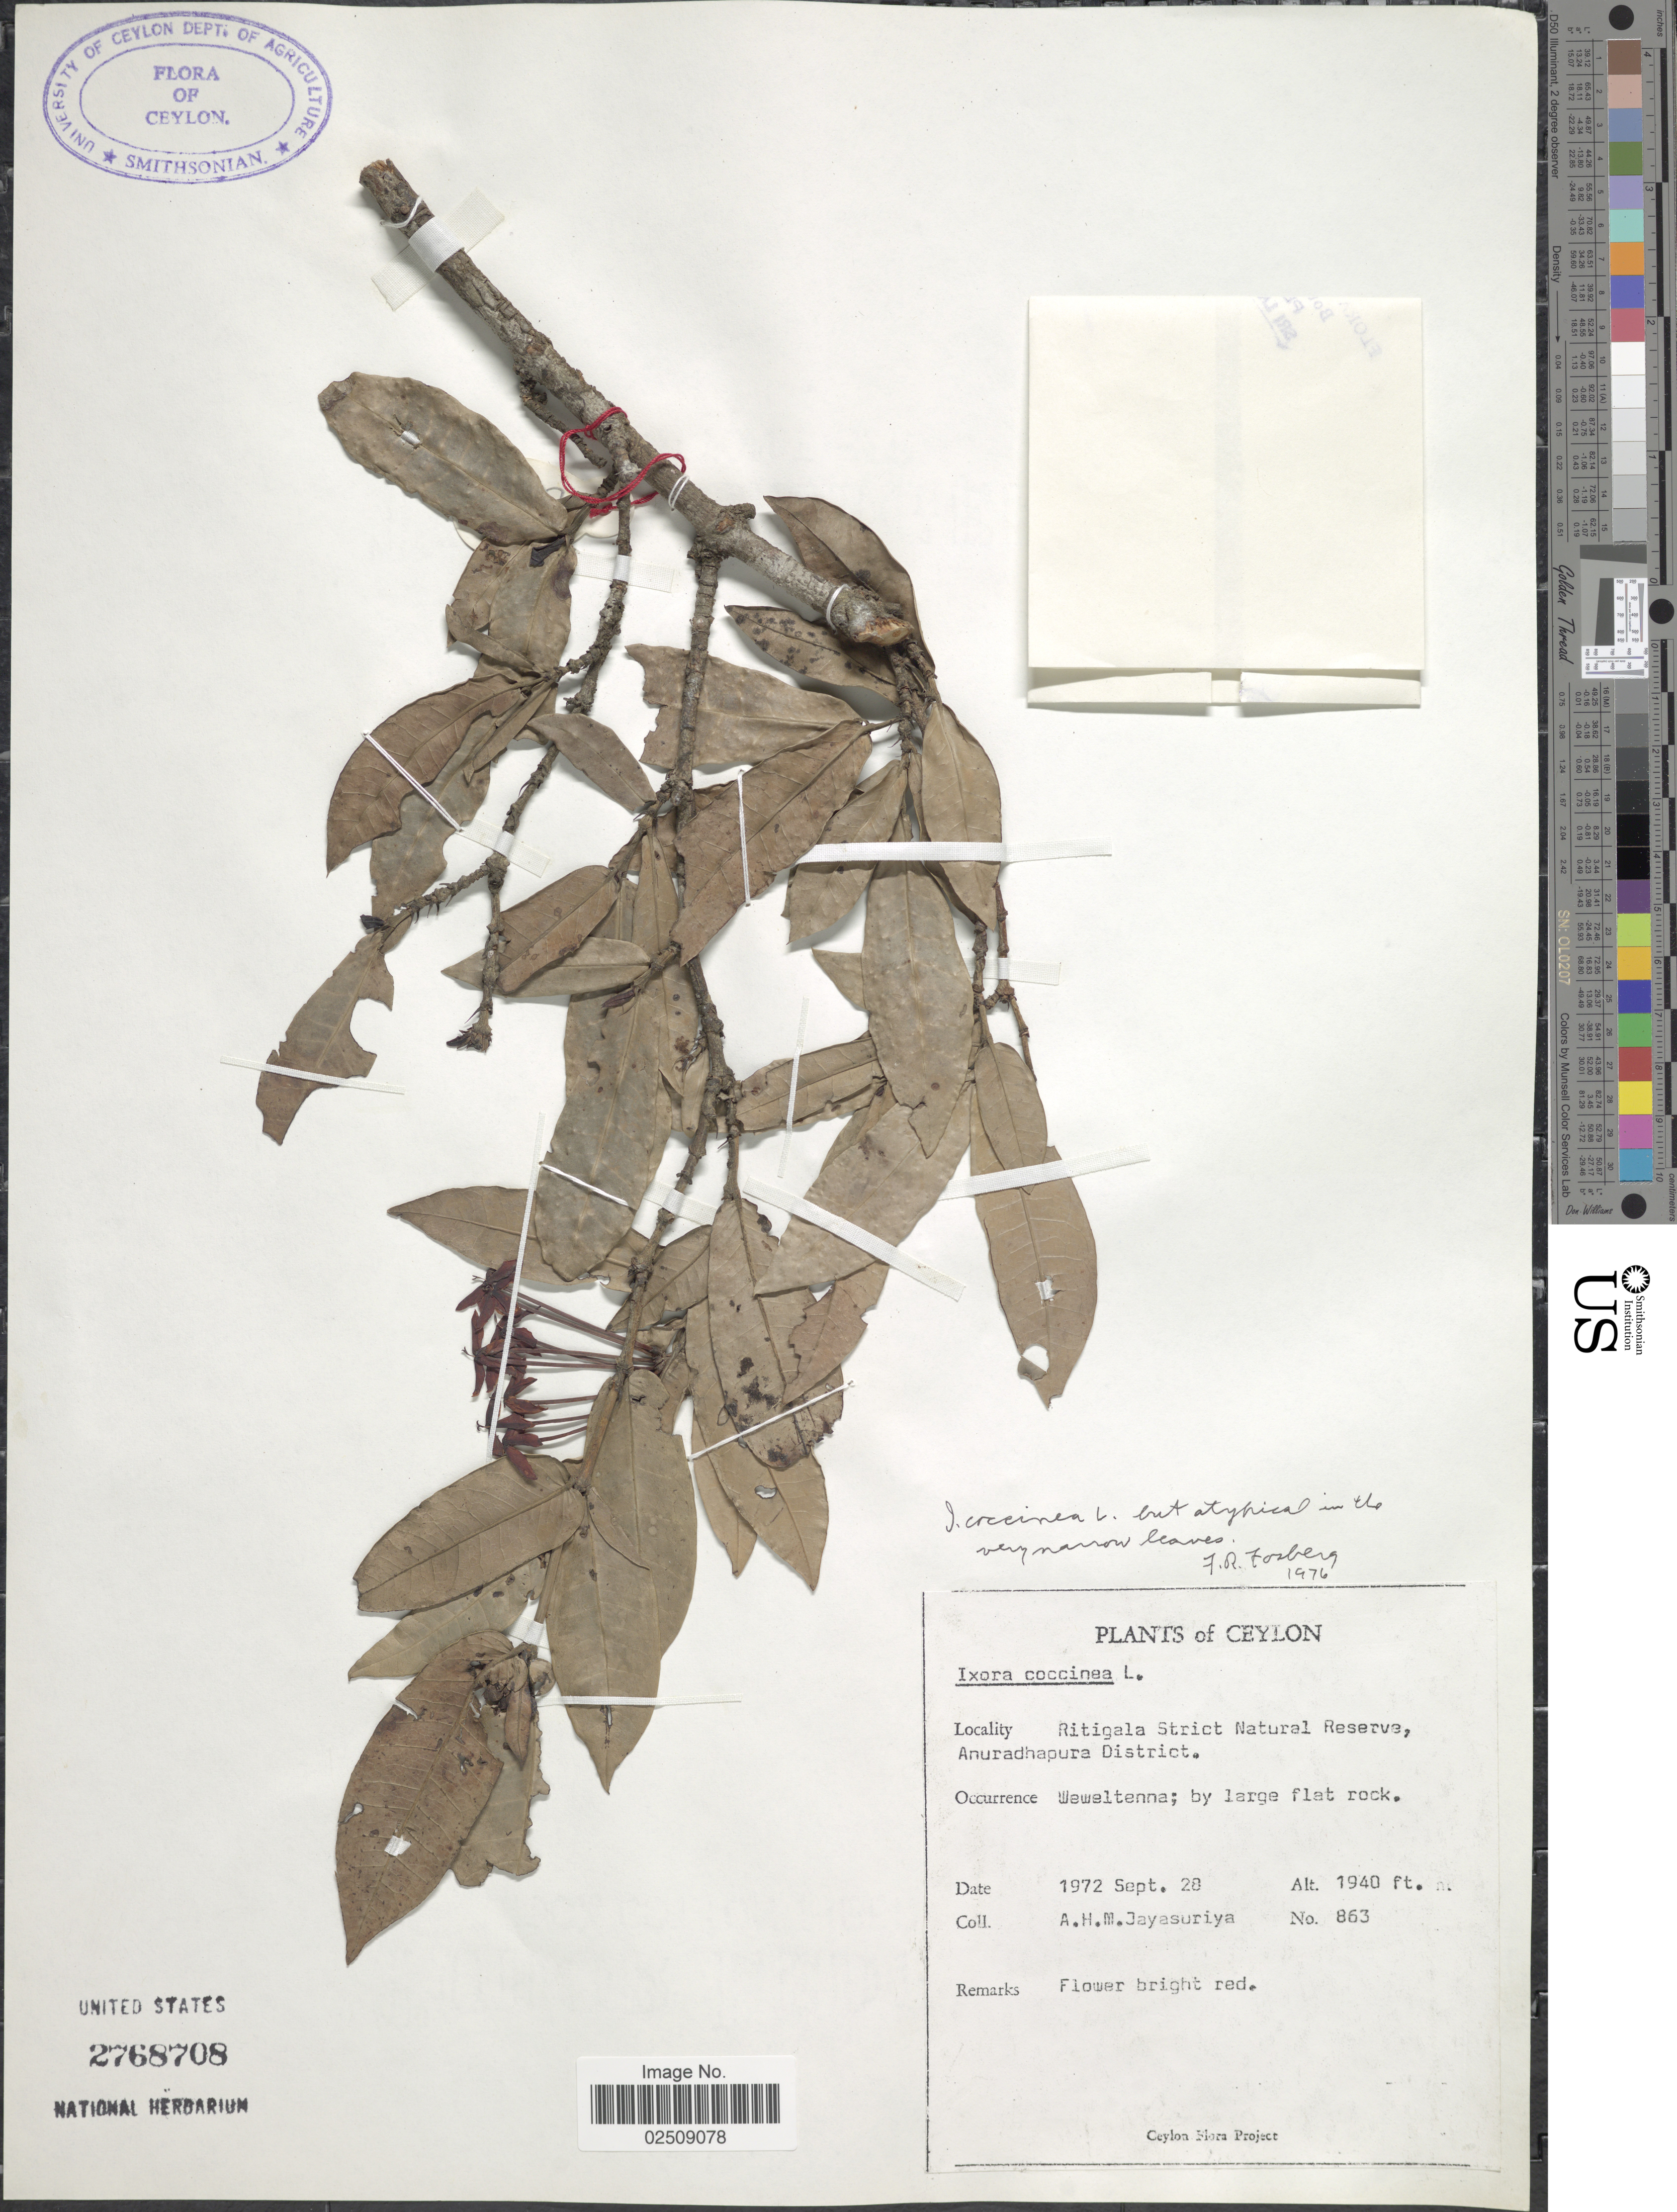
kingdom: Plantae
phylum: Tracheophyta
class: Magnoliopsida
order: Gentianales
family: Rubiaceae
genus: Ixora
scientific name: Ixora coccinea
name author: L.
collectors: A. Jayasuriya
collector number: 863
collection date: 1972-09-28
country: Sri Lanka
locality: Ceylon. Ritigala Strict Natural Reserve, Anuradha District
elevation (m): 591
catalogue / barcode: US 2768708